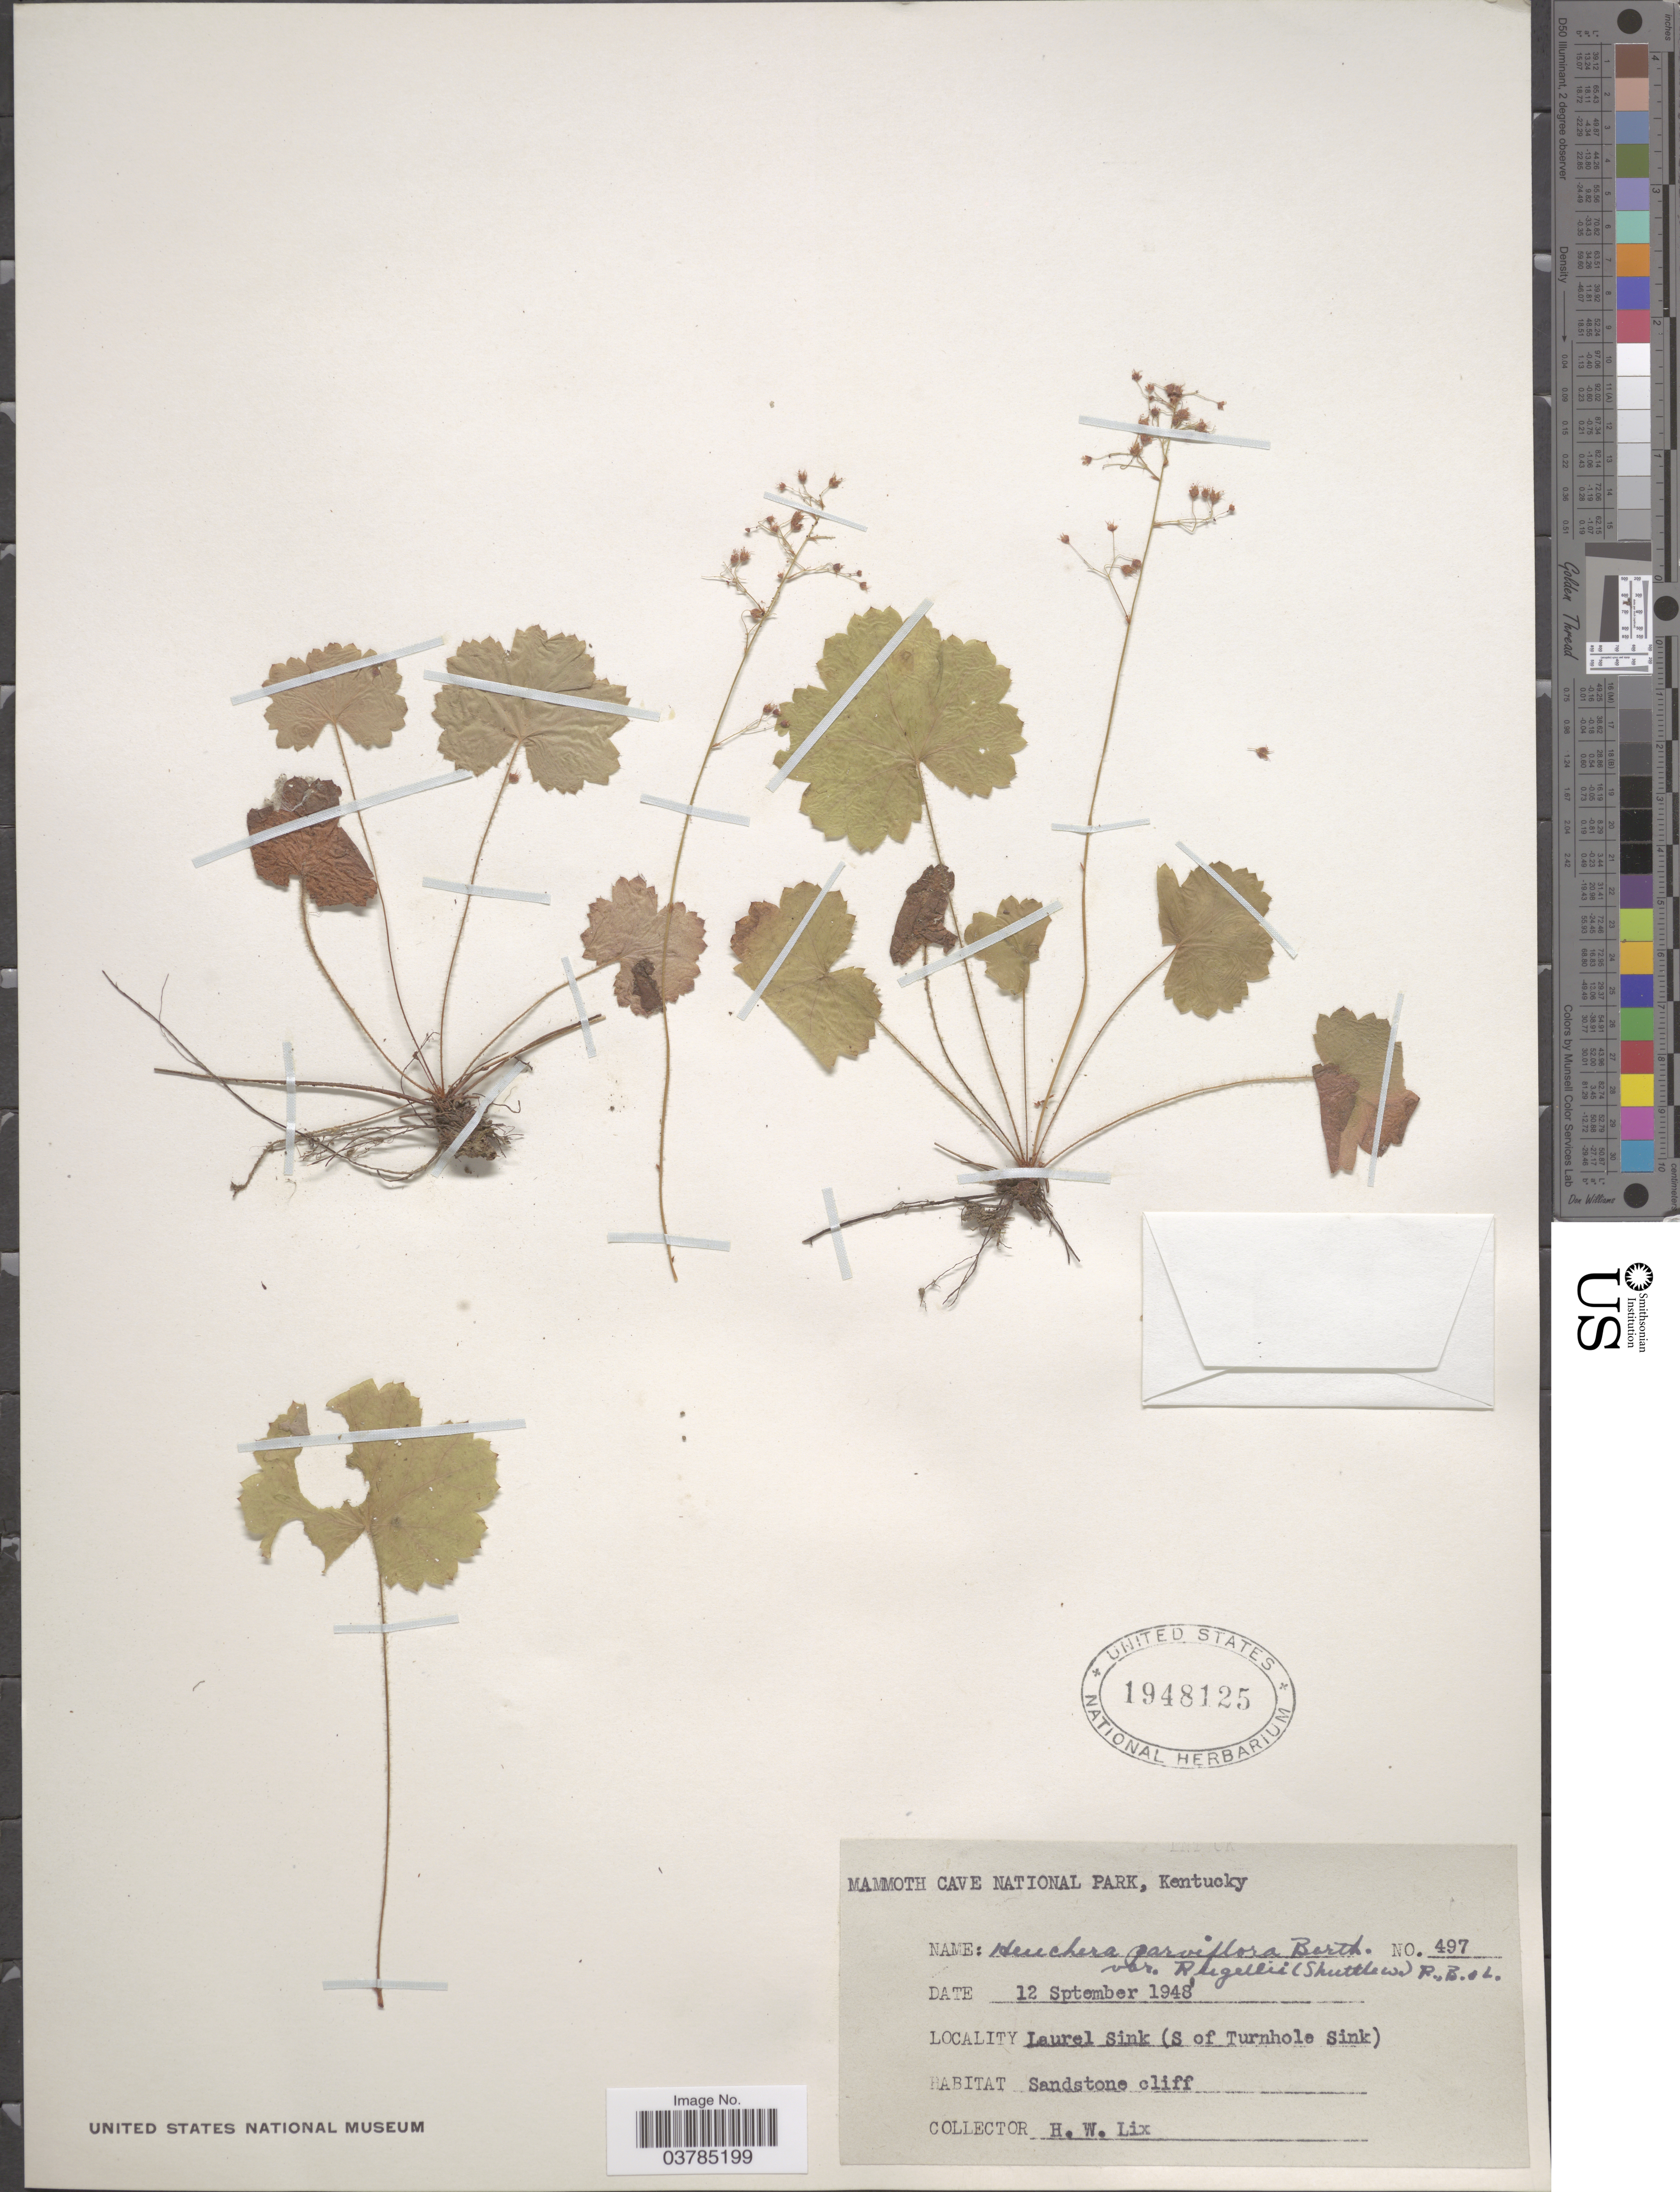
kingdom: Plantae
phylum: Tracheophyta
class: Magnoliopsida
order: Saxifragales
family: Saxifragaceae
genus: Heuchera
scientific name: Heuchera rugelii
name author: Shuttlew. ex Kunze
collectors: H. W. Lix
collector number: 497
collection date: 1948-09-12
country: United States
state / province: Kentucky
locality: Mammoth Cave National Park. Laurel Sink (S of Turnhole Sink).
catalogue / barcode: US 1948125